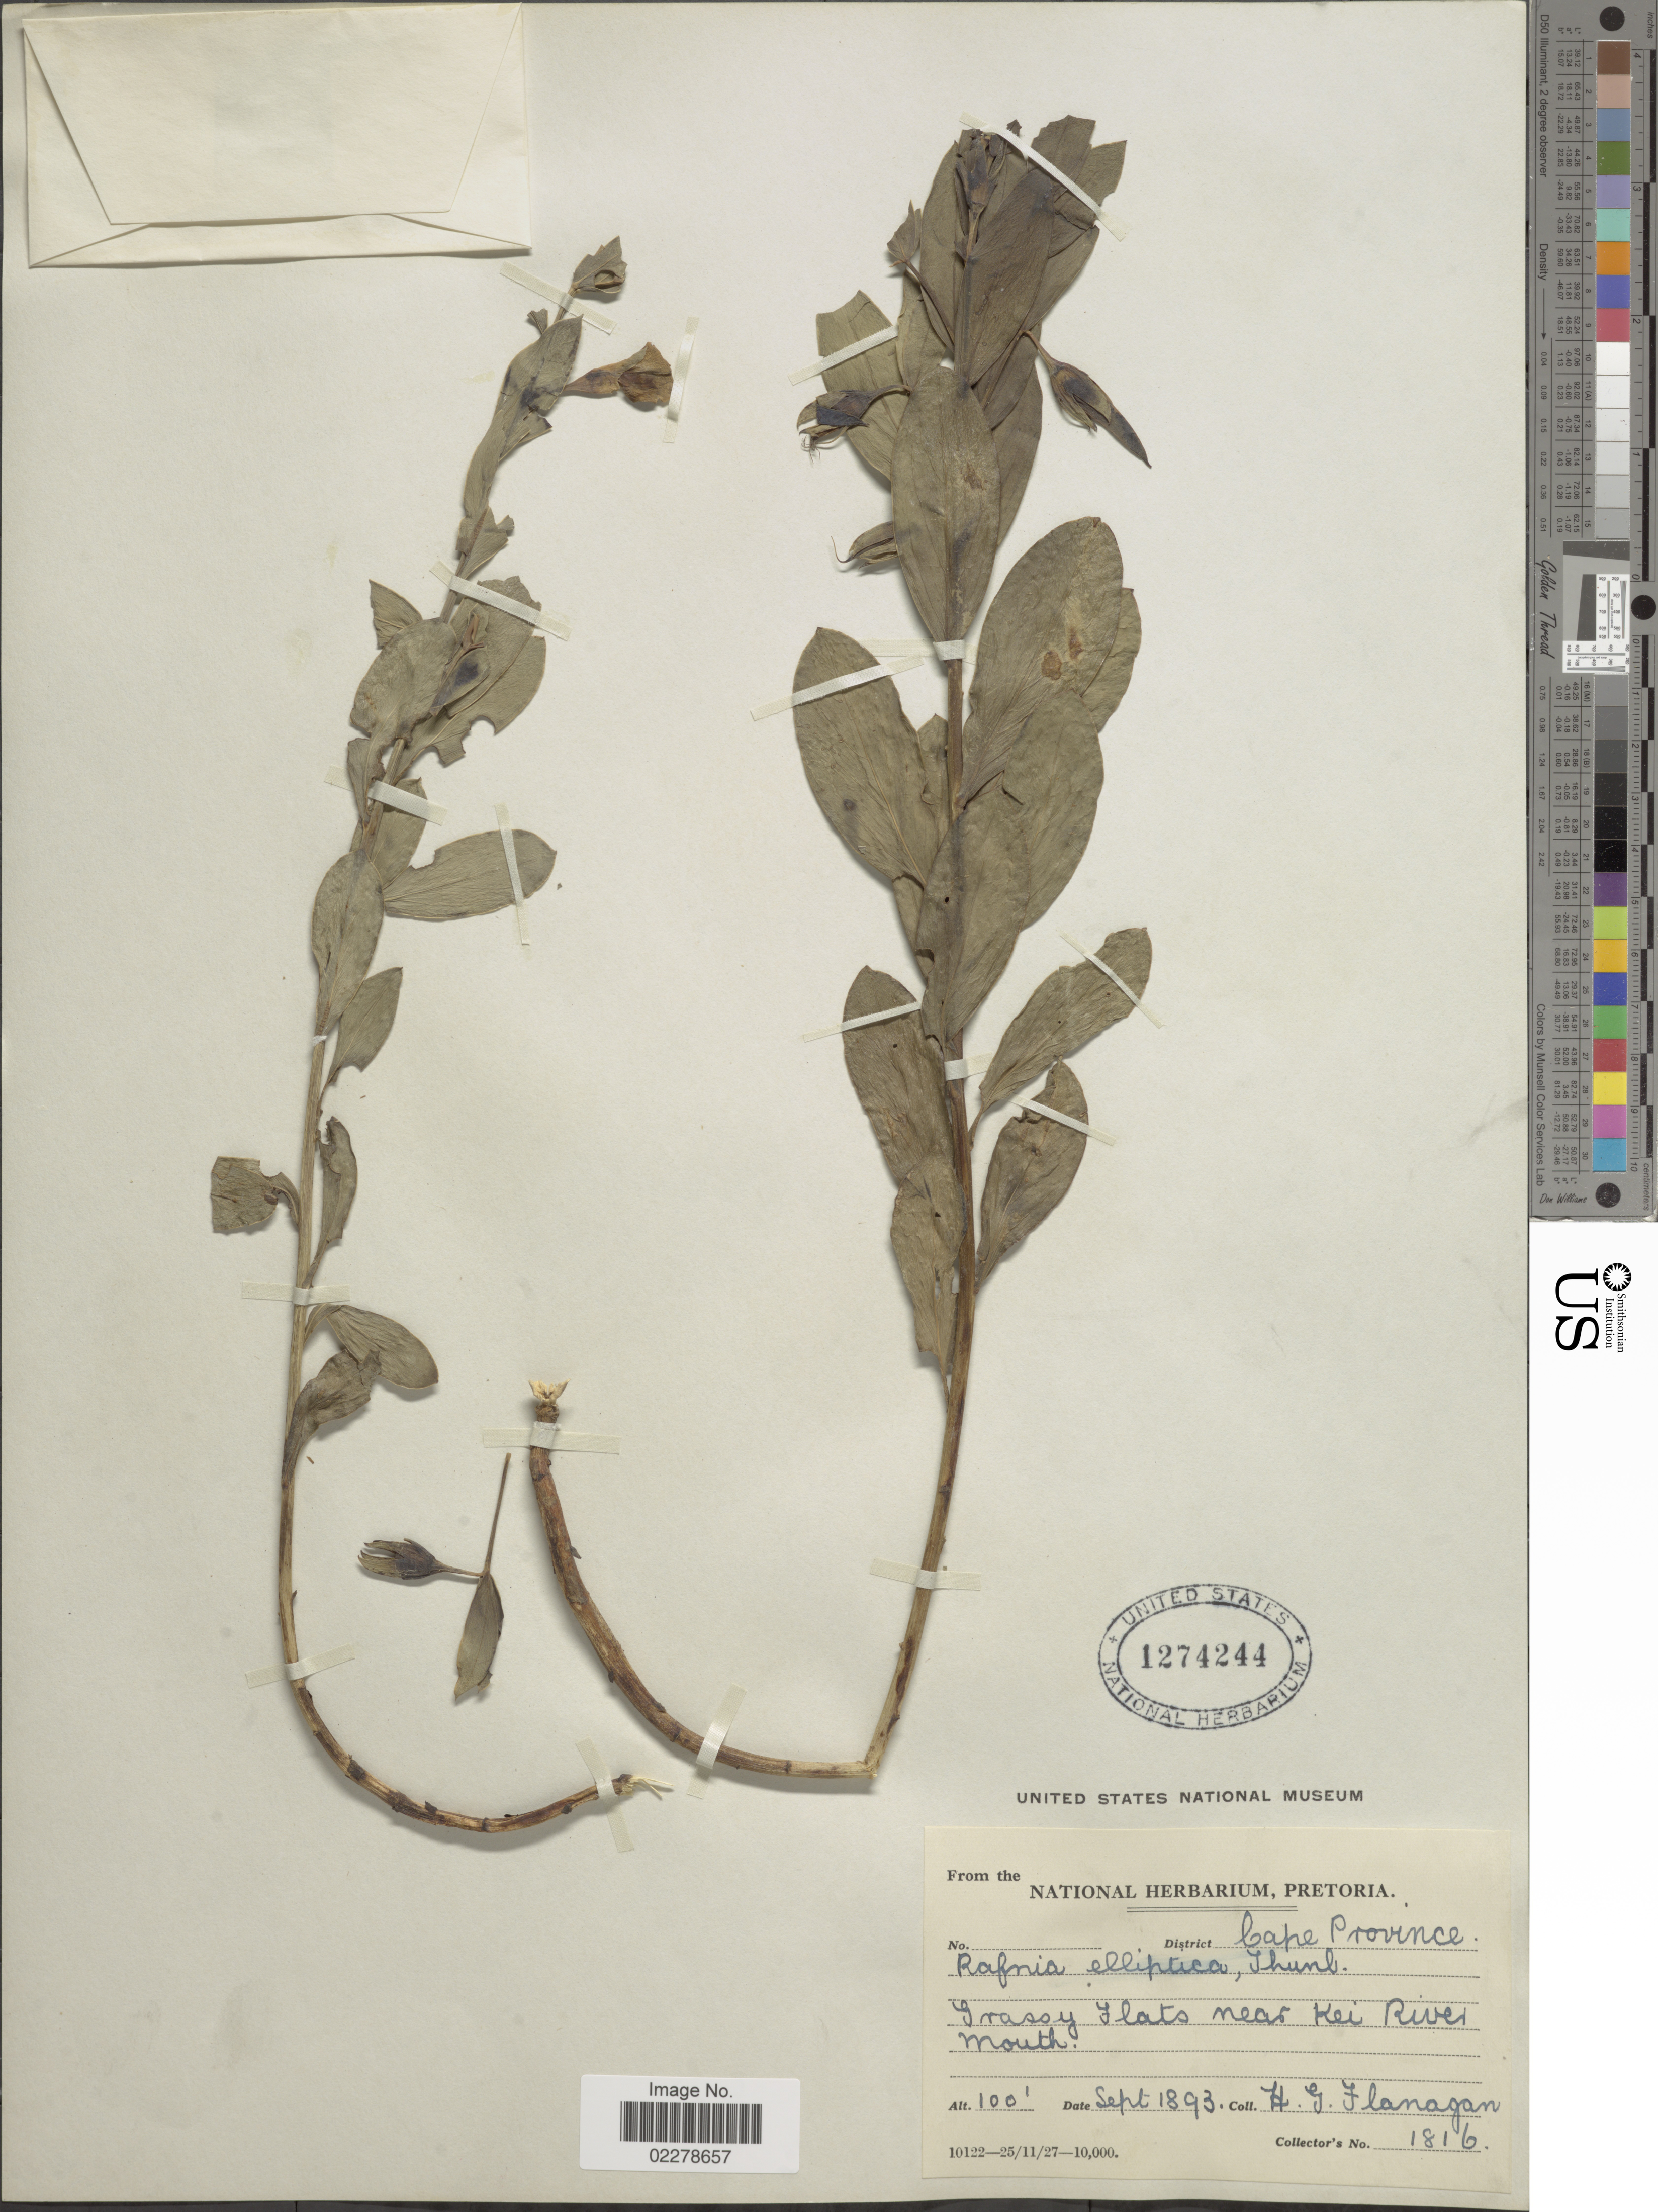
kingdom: Plantae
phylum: Tracheophyta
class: Magnoliopsida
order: Fabales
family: Fabaceae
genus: Rafnia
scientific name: Rafnia elliptica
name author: Thunb.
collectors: H. Flanagan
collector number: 1816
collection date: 1893-09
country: South Africa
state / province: Eastern Cape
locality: Grassy flats near Kei River Mouth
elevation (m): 30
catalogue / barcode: US 1274244